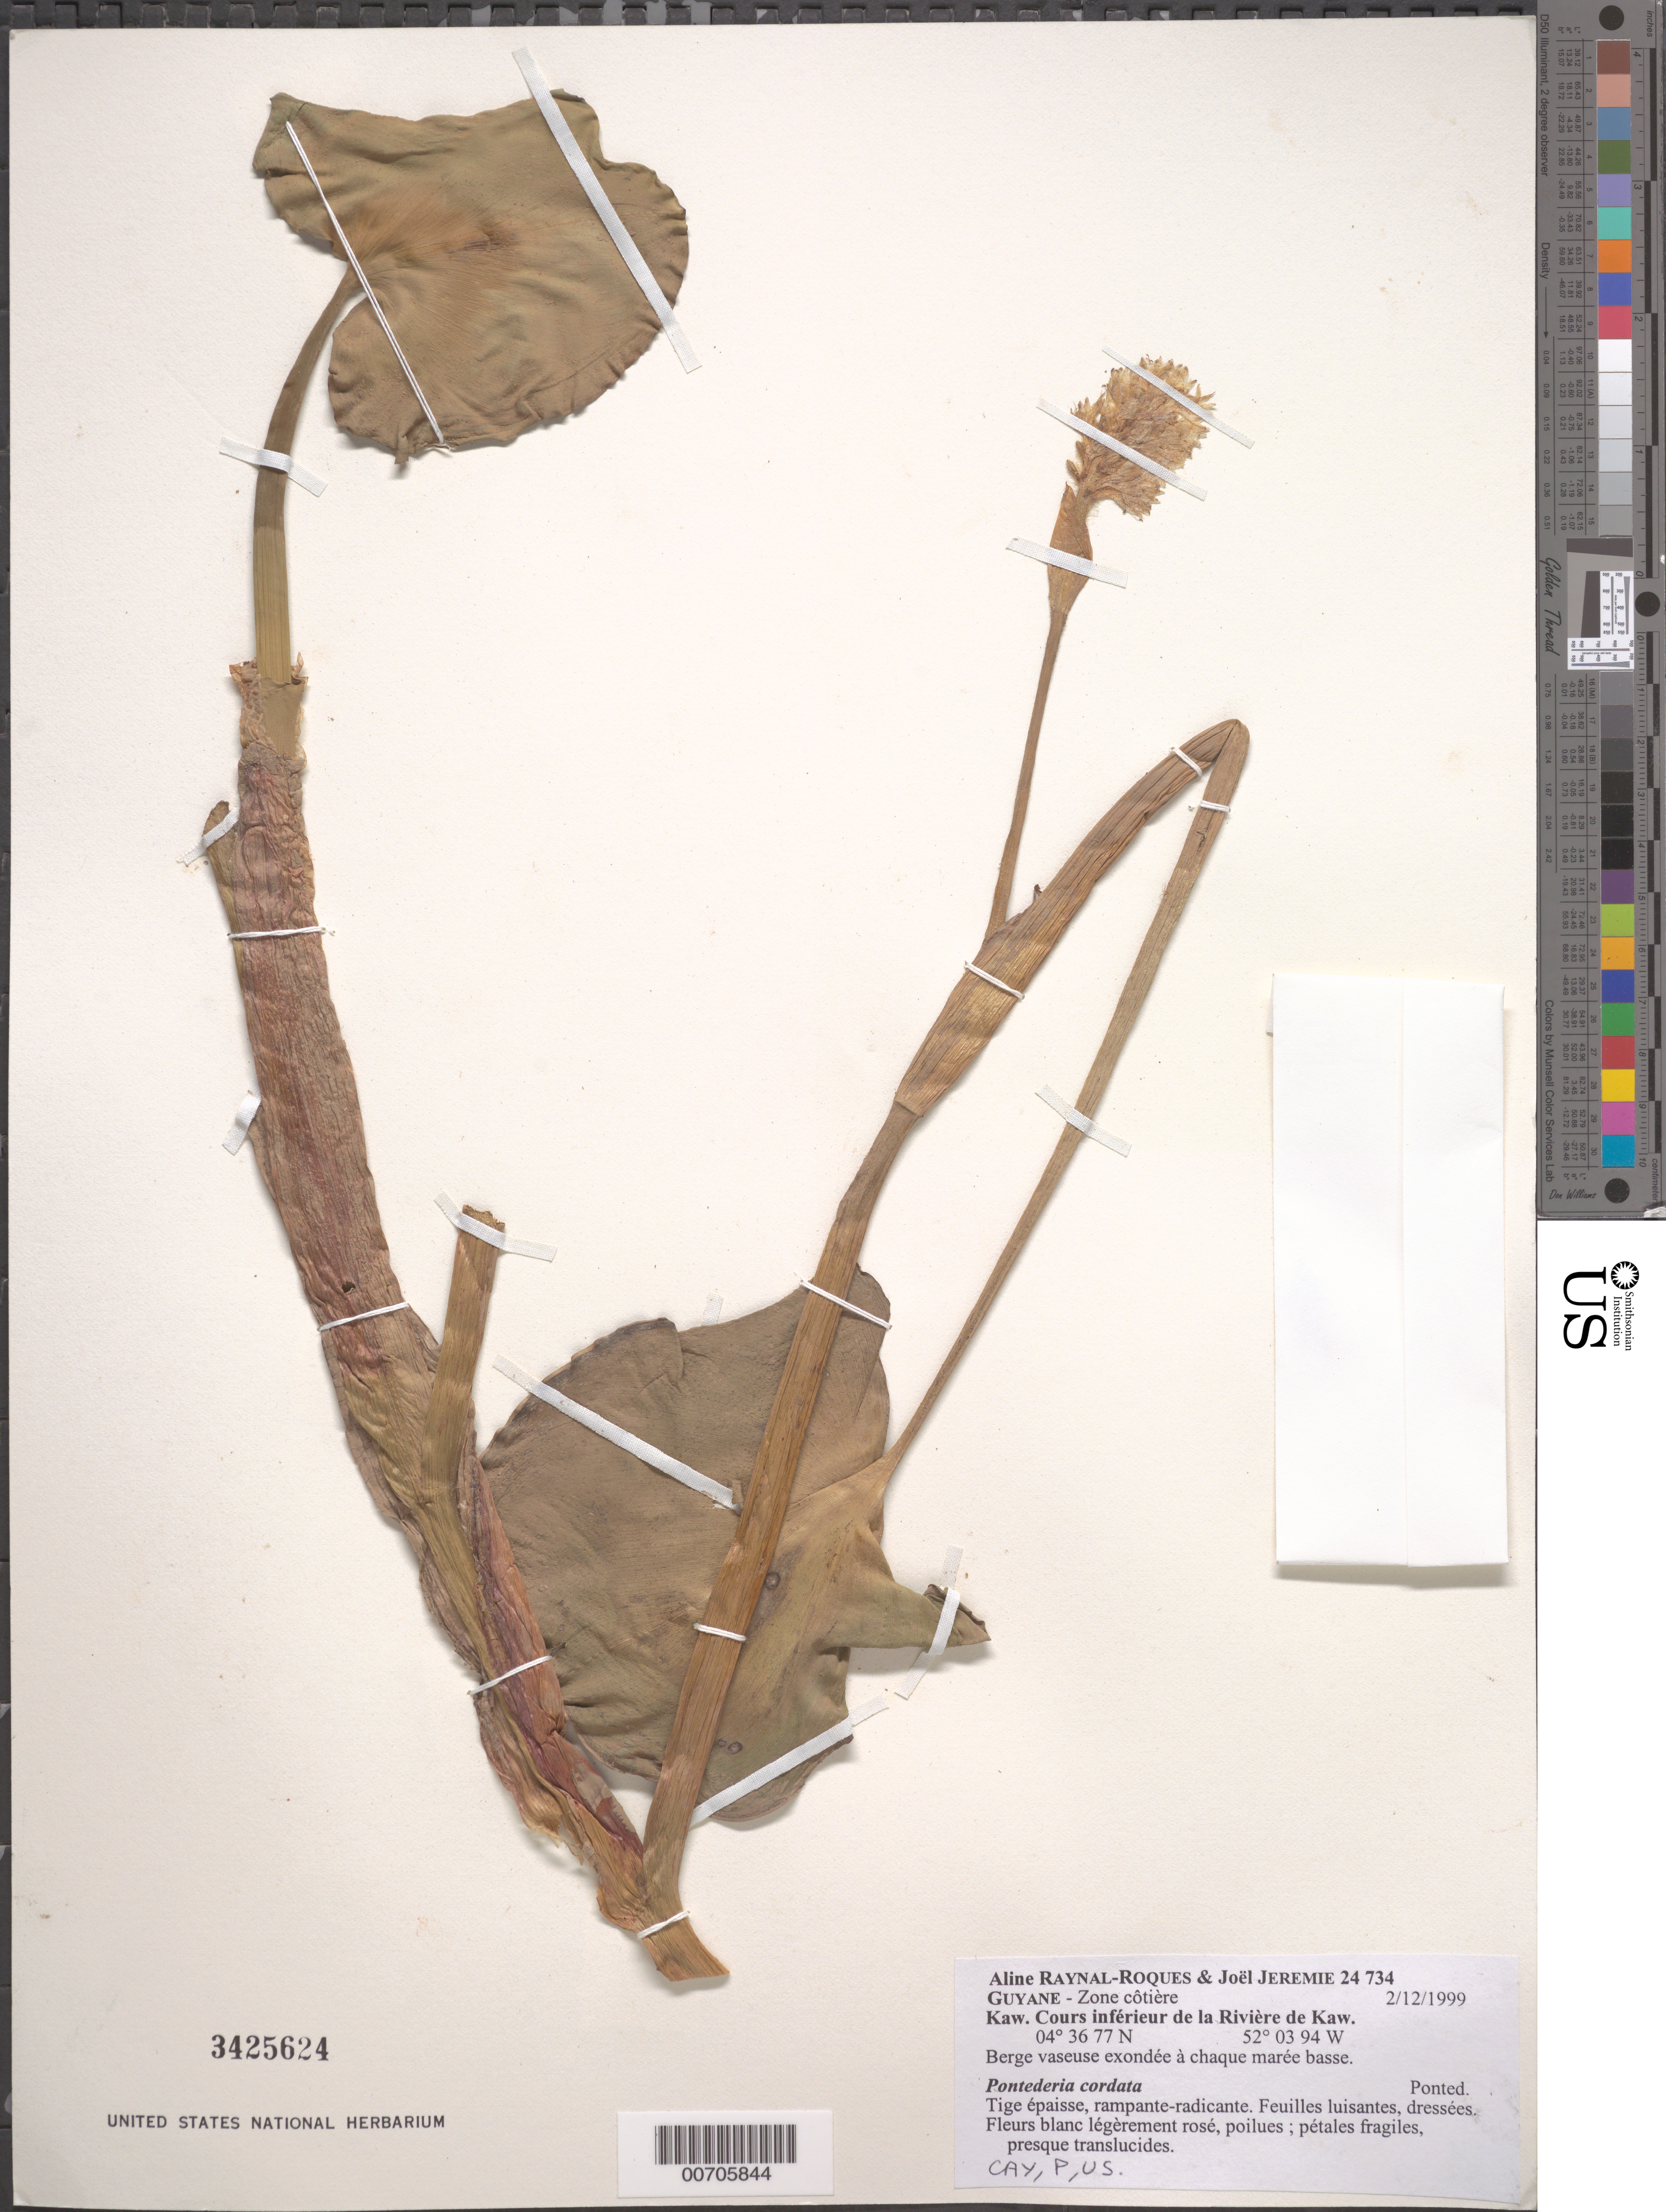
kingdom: Plantae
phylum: Tracheophyta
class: Liliopsida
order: Commelinales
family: Pontederiaceae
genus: Pontederia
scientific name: Pontederia cordata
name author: L.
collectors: A. M. Raynal & J. Jérémie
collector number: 24734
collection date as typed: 2-Dec-99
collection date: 1999-12-02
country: French Guiana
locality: Kaw, cours inferieur de la Riv. de Kaw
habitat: Berge vaseuse exondee a chaque maree basse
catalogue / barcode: US 3425624